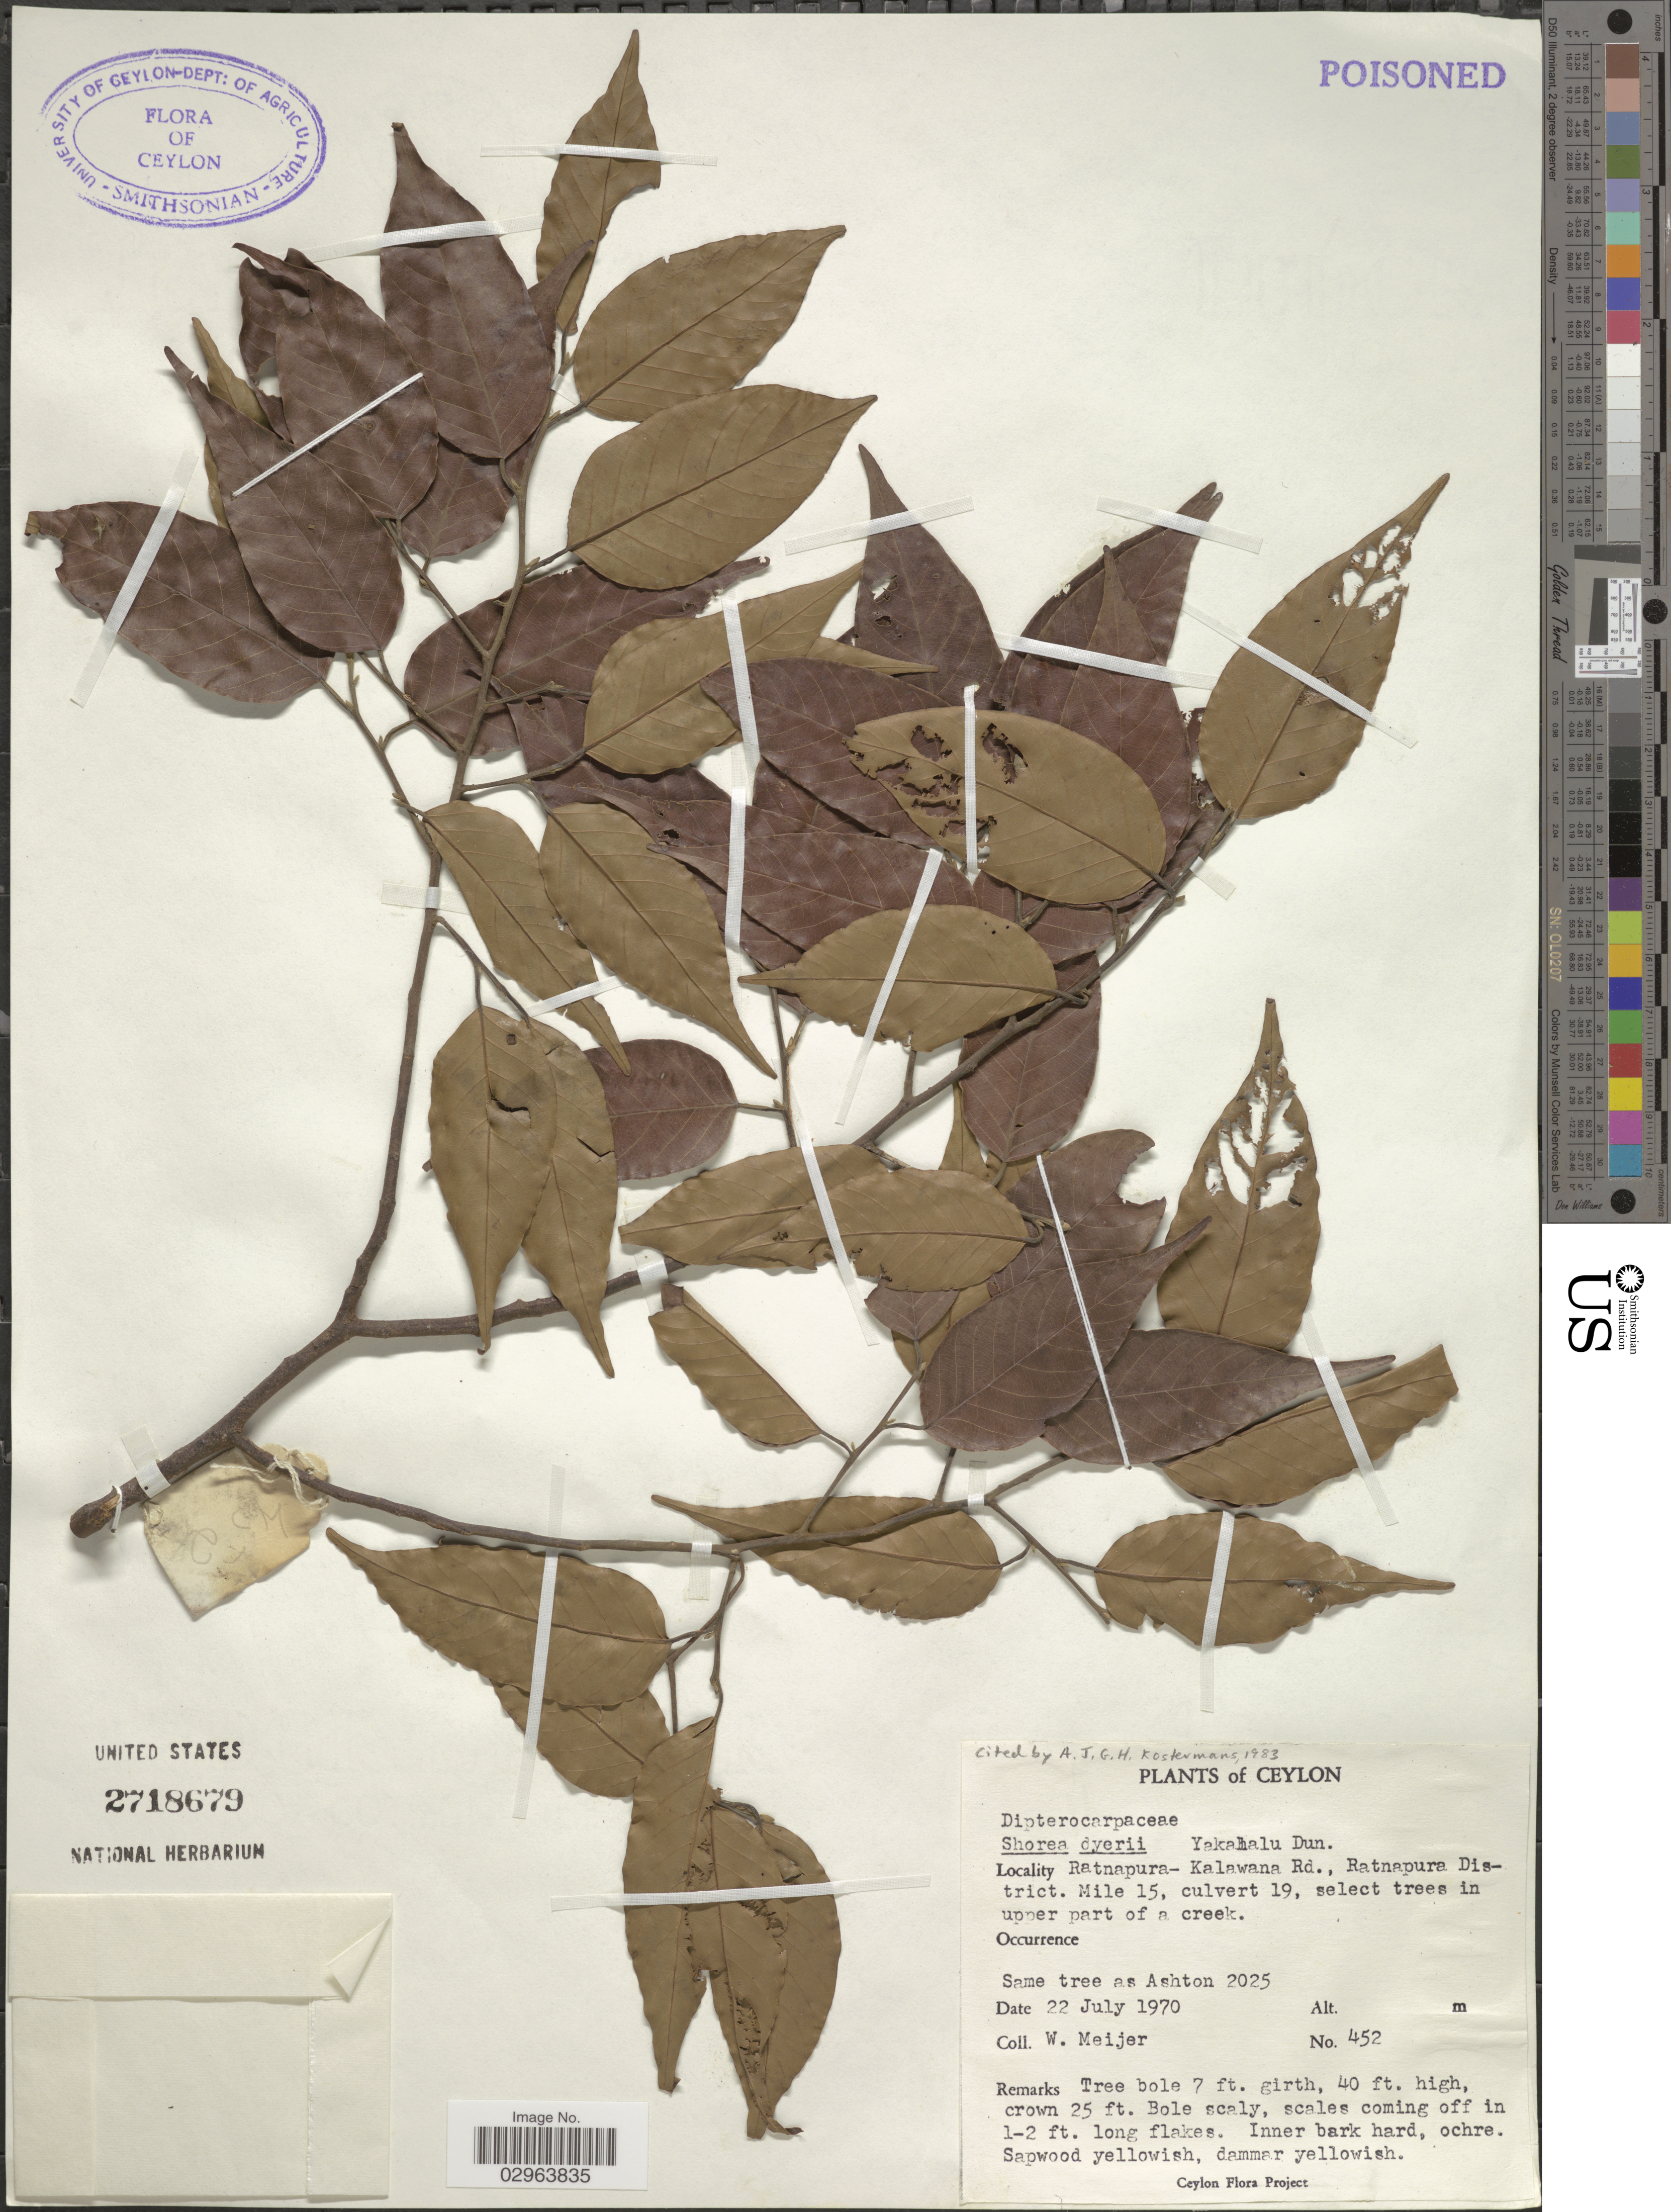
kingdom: Plantae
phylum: Tracheophyta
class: Magnoliopsida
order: Malvales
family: Dipterocarpaceae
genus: Shorea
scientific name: Shorea dyeri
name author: Thwaites ex Trimen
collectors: W. Meijer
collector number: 452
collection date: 1970-07-22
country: Sri Lanka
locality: Ceylon, Ratnapura-Kalawana Rd., Ratnapura District. Mile 15, culvert 19.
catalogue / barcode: US 2718679